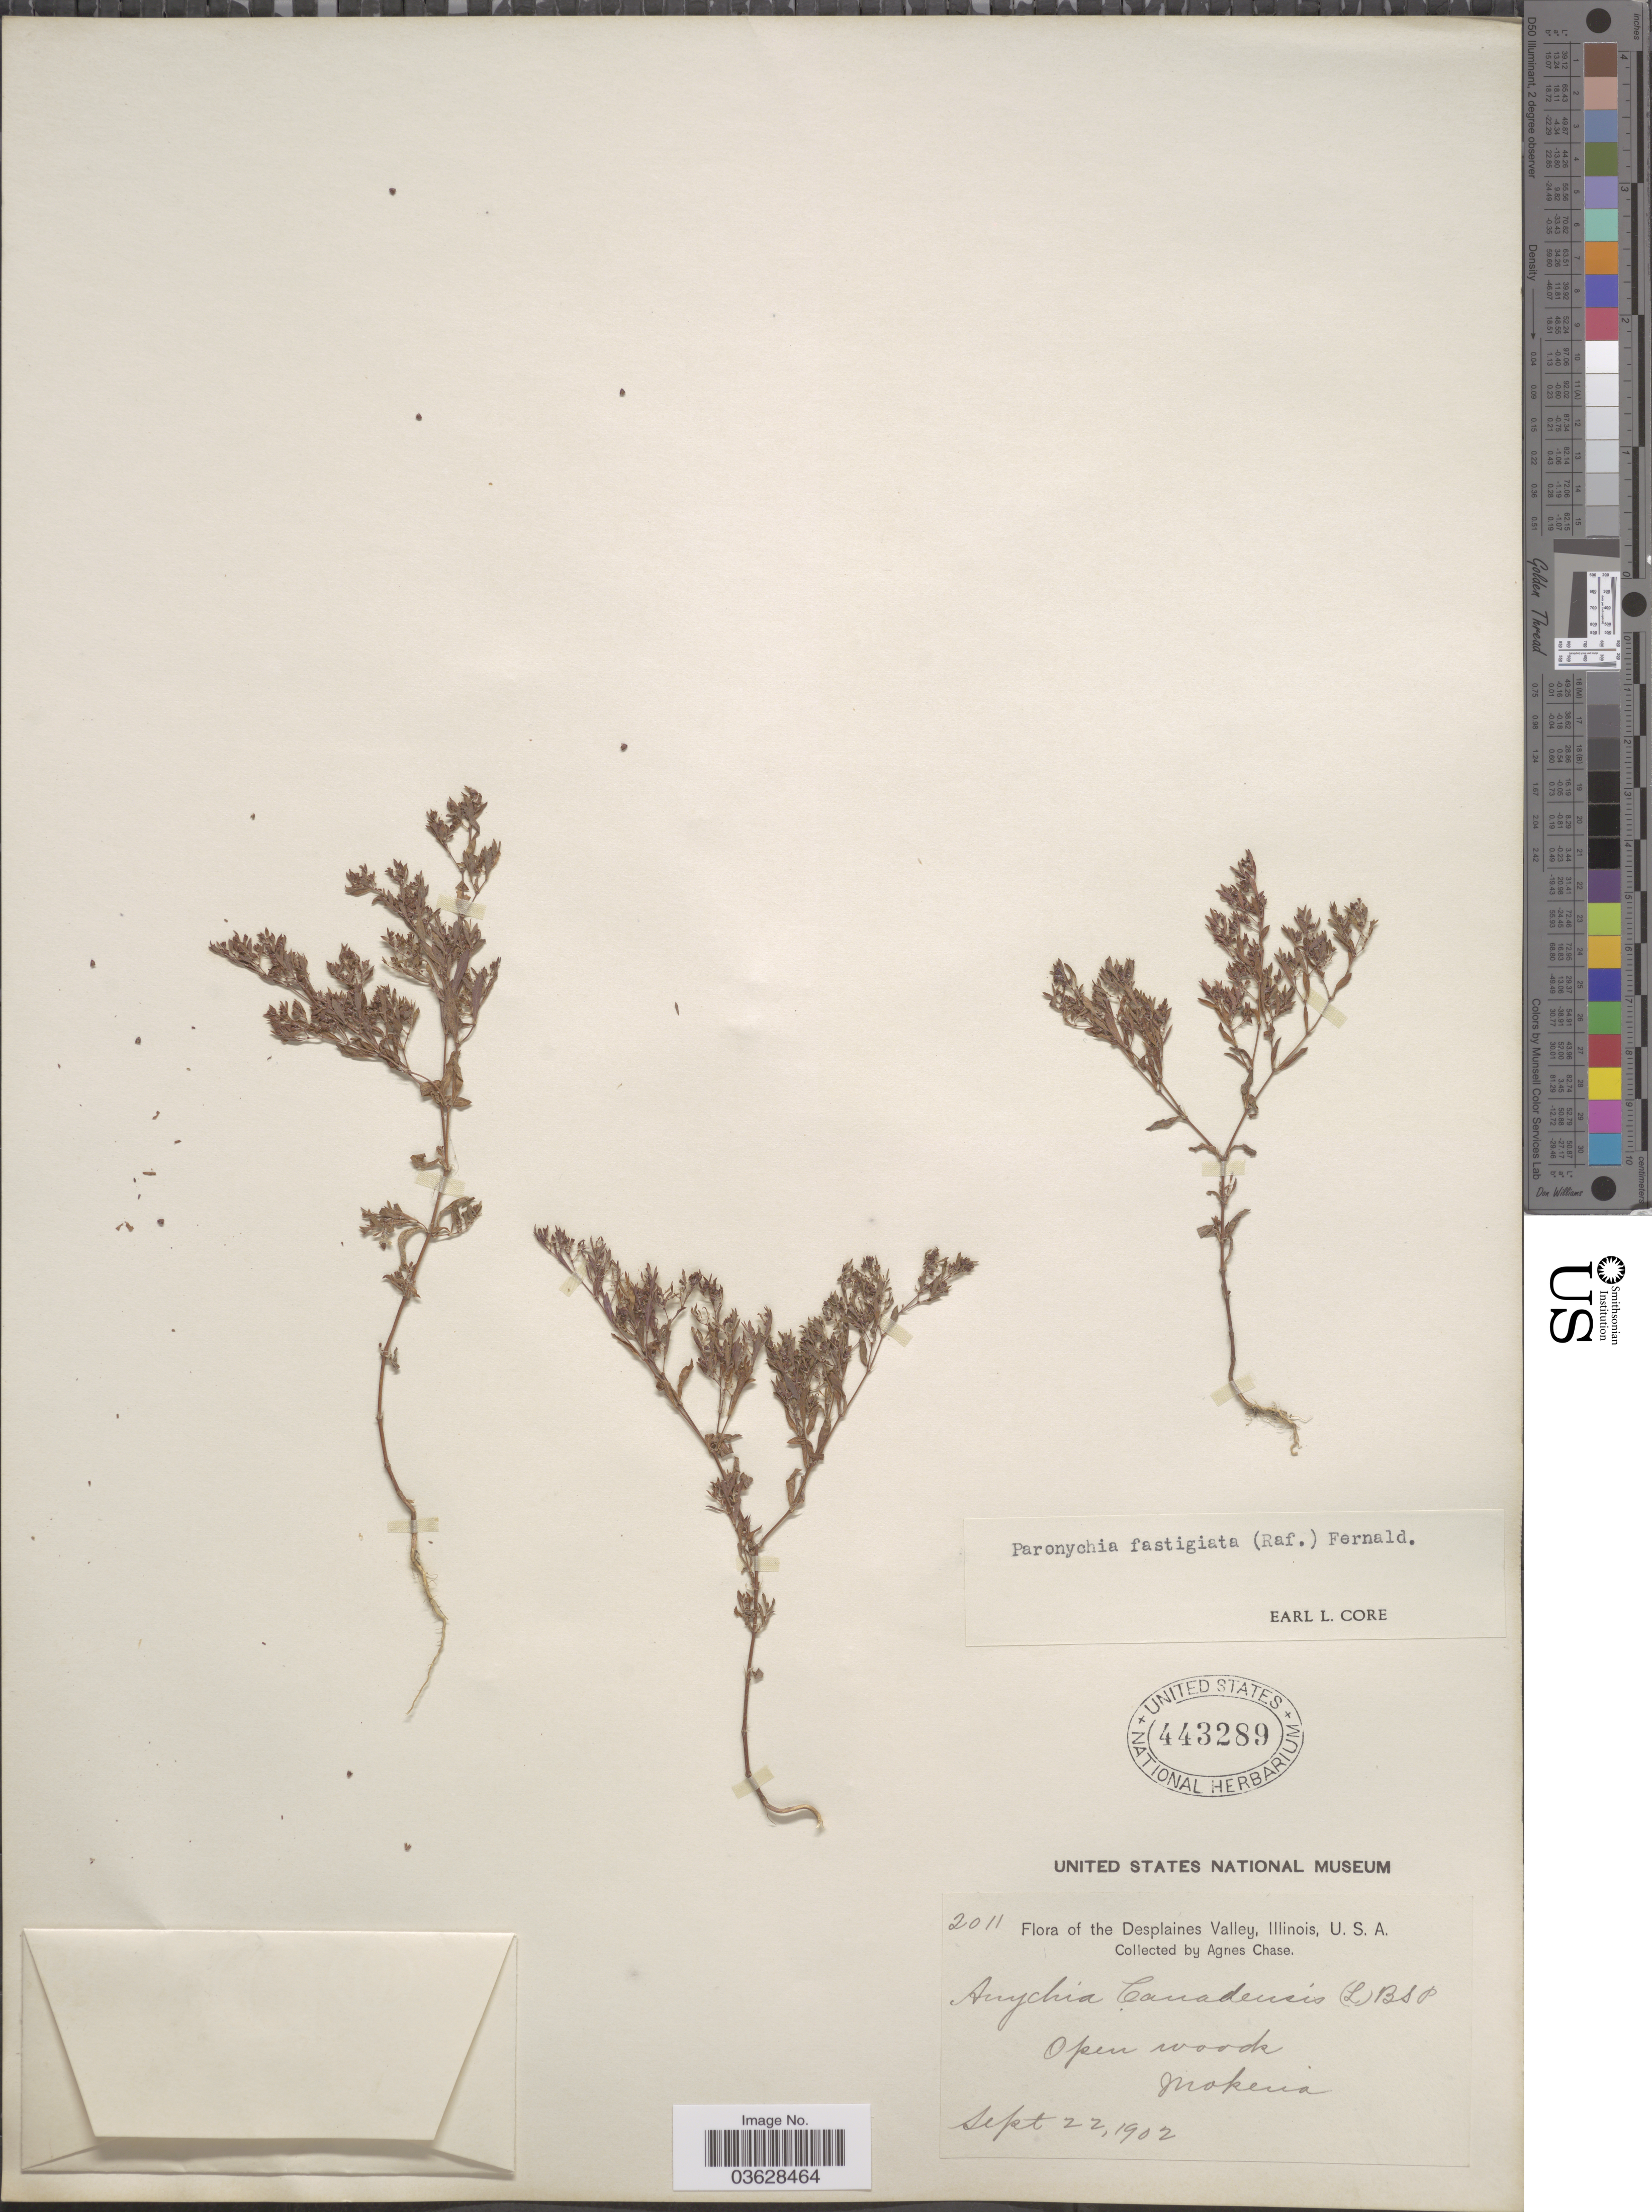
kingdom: Plantae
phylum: Tracheophyta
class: Magnoliopsida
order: Caryophyllales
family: Caryophyllaceae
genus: Paronychia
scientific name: Paronychia fastigiata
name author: (Raf.) Fernald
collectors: A. Chase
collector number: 2011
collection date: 1902-09-22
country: United States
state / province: Illinois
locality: Desplaines Valley. Mokena.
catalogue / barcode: US 443289